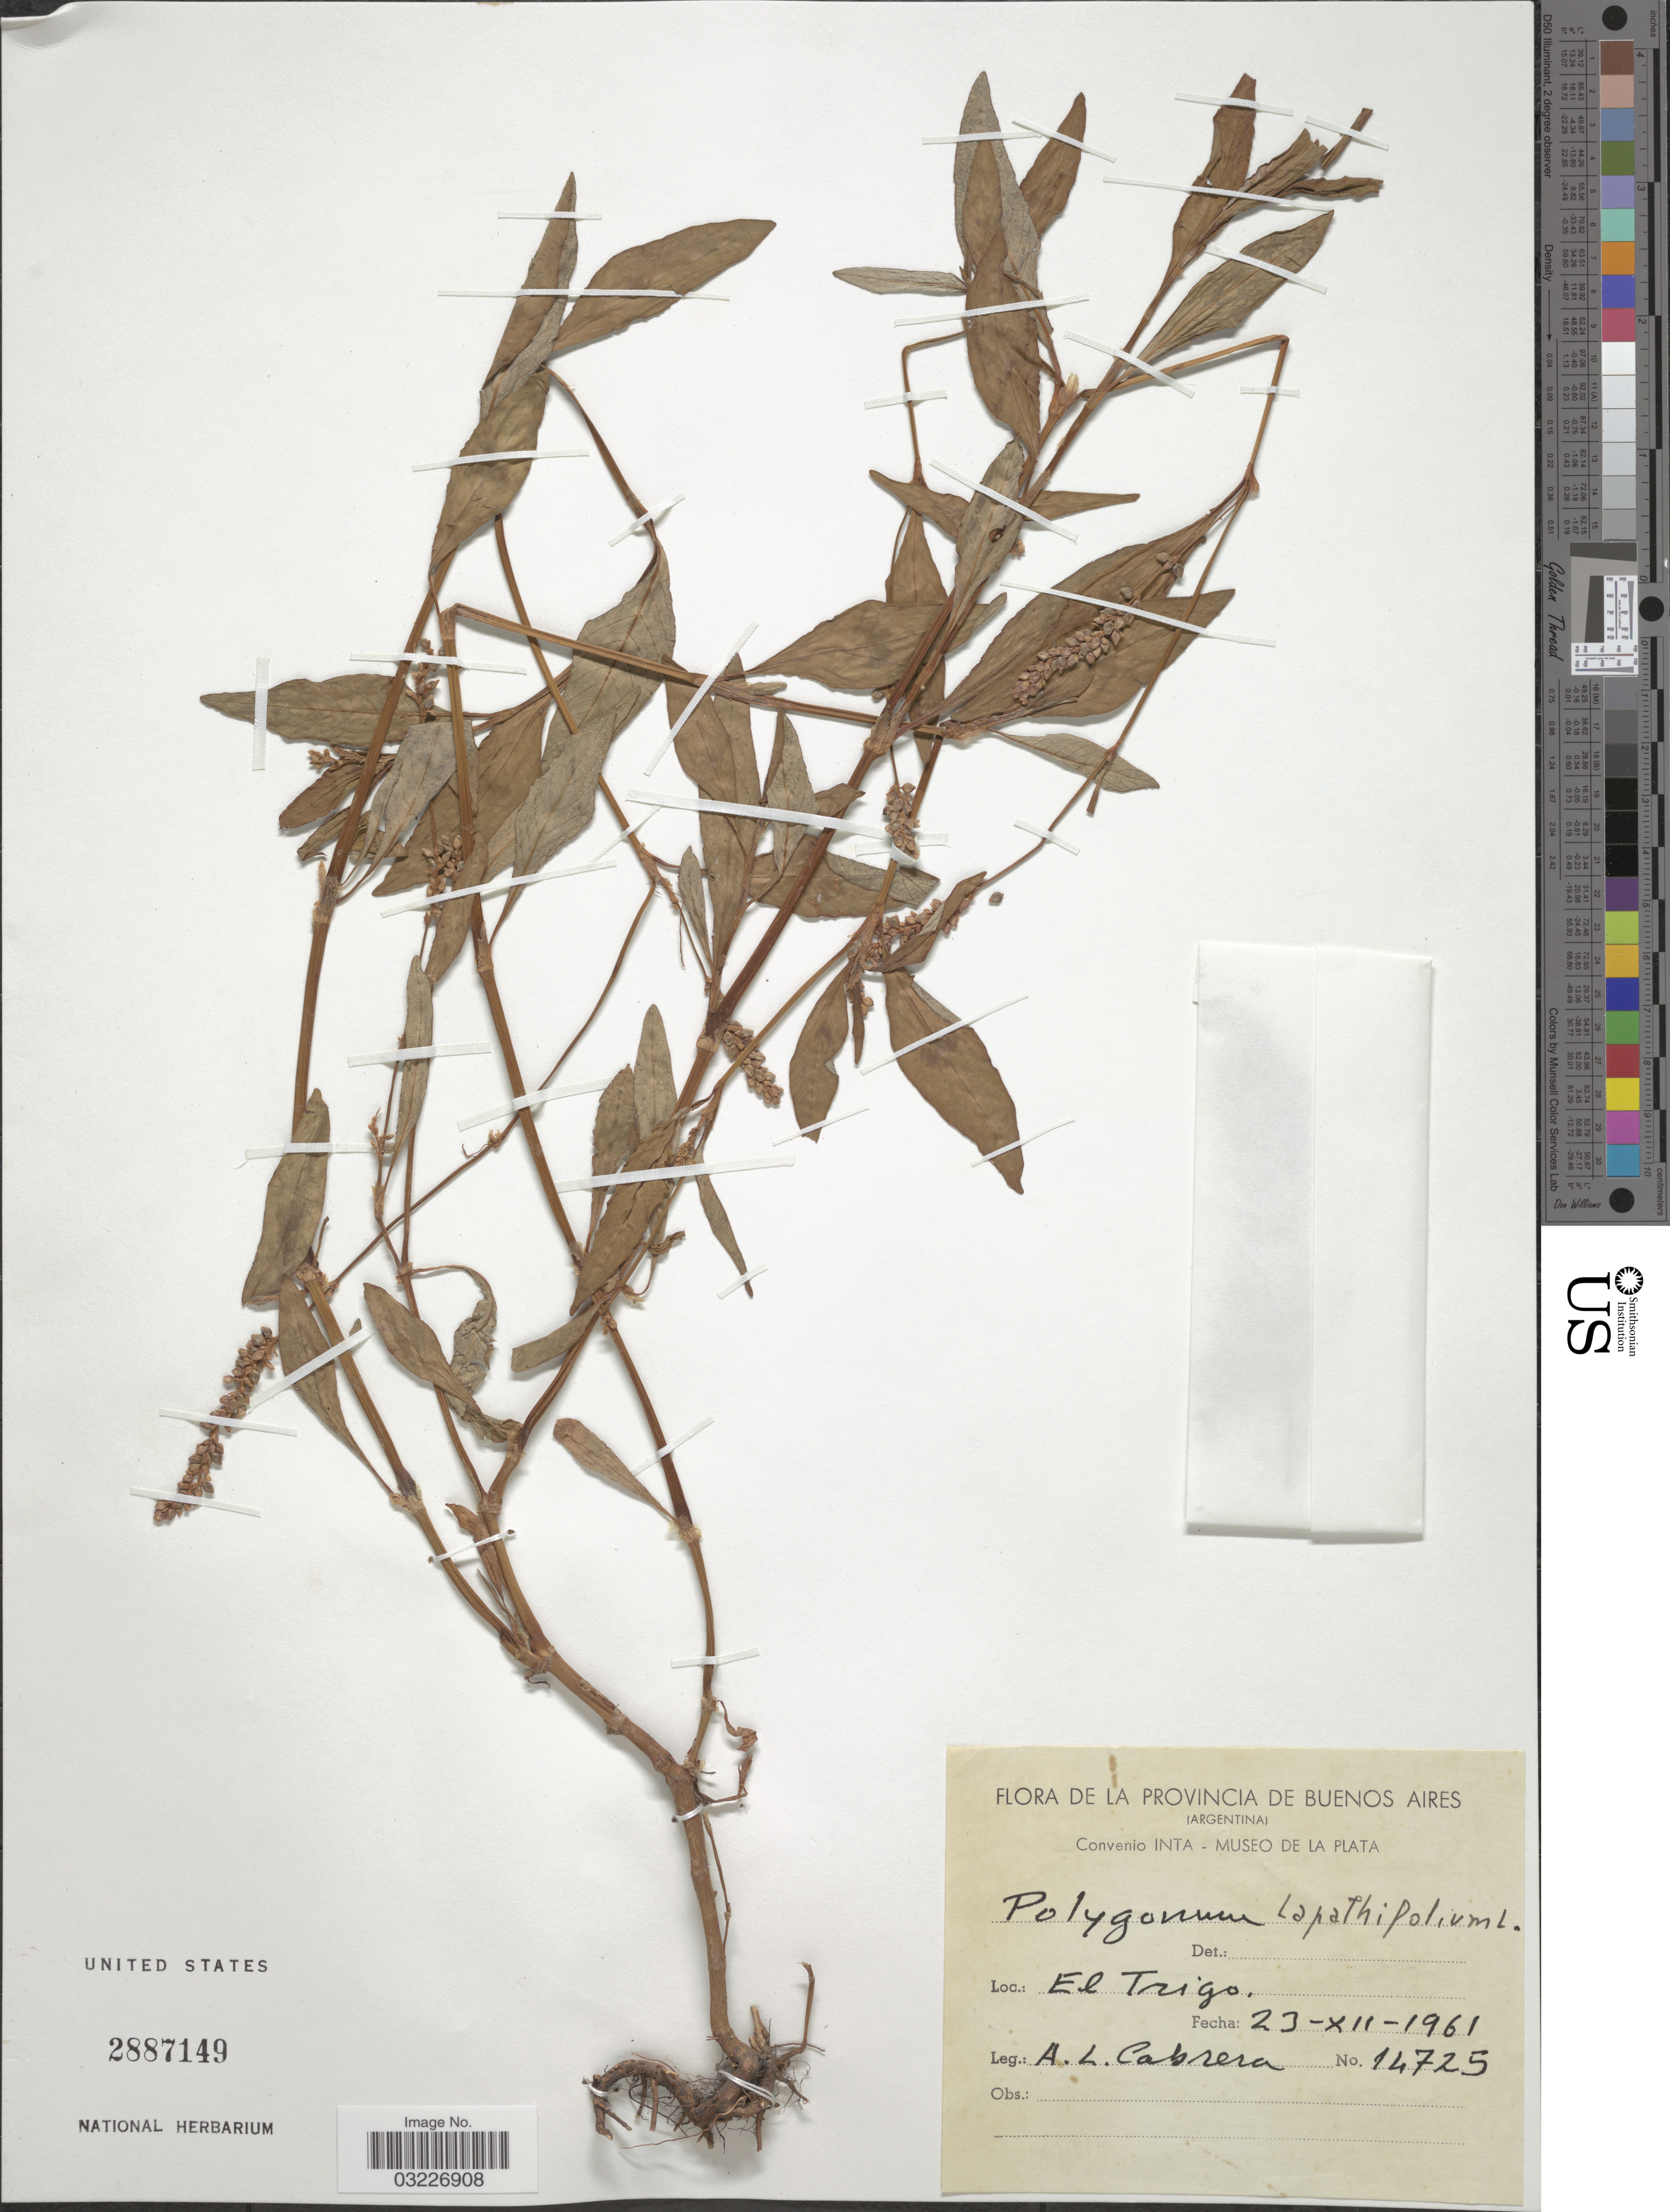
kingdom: Plantae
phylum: Tracheophyta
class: Magnoliopsida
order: Caryophyllales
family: Polygonaceae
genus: Polygonum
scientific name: Polygonum lapathifolium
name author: L.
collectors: A. L. Cabrera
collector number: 14725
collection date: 1961-12-23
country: Argentina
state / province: Buenos Aires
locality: El Trigo.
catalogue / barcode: US 2887149